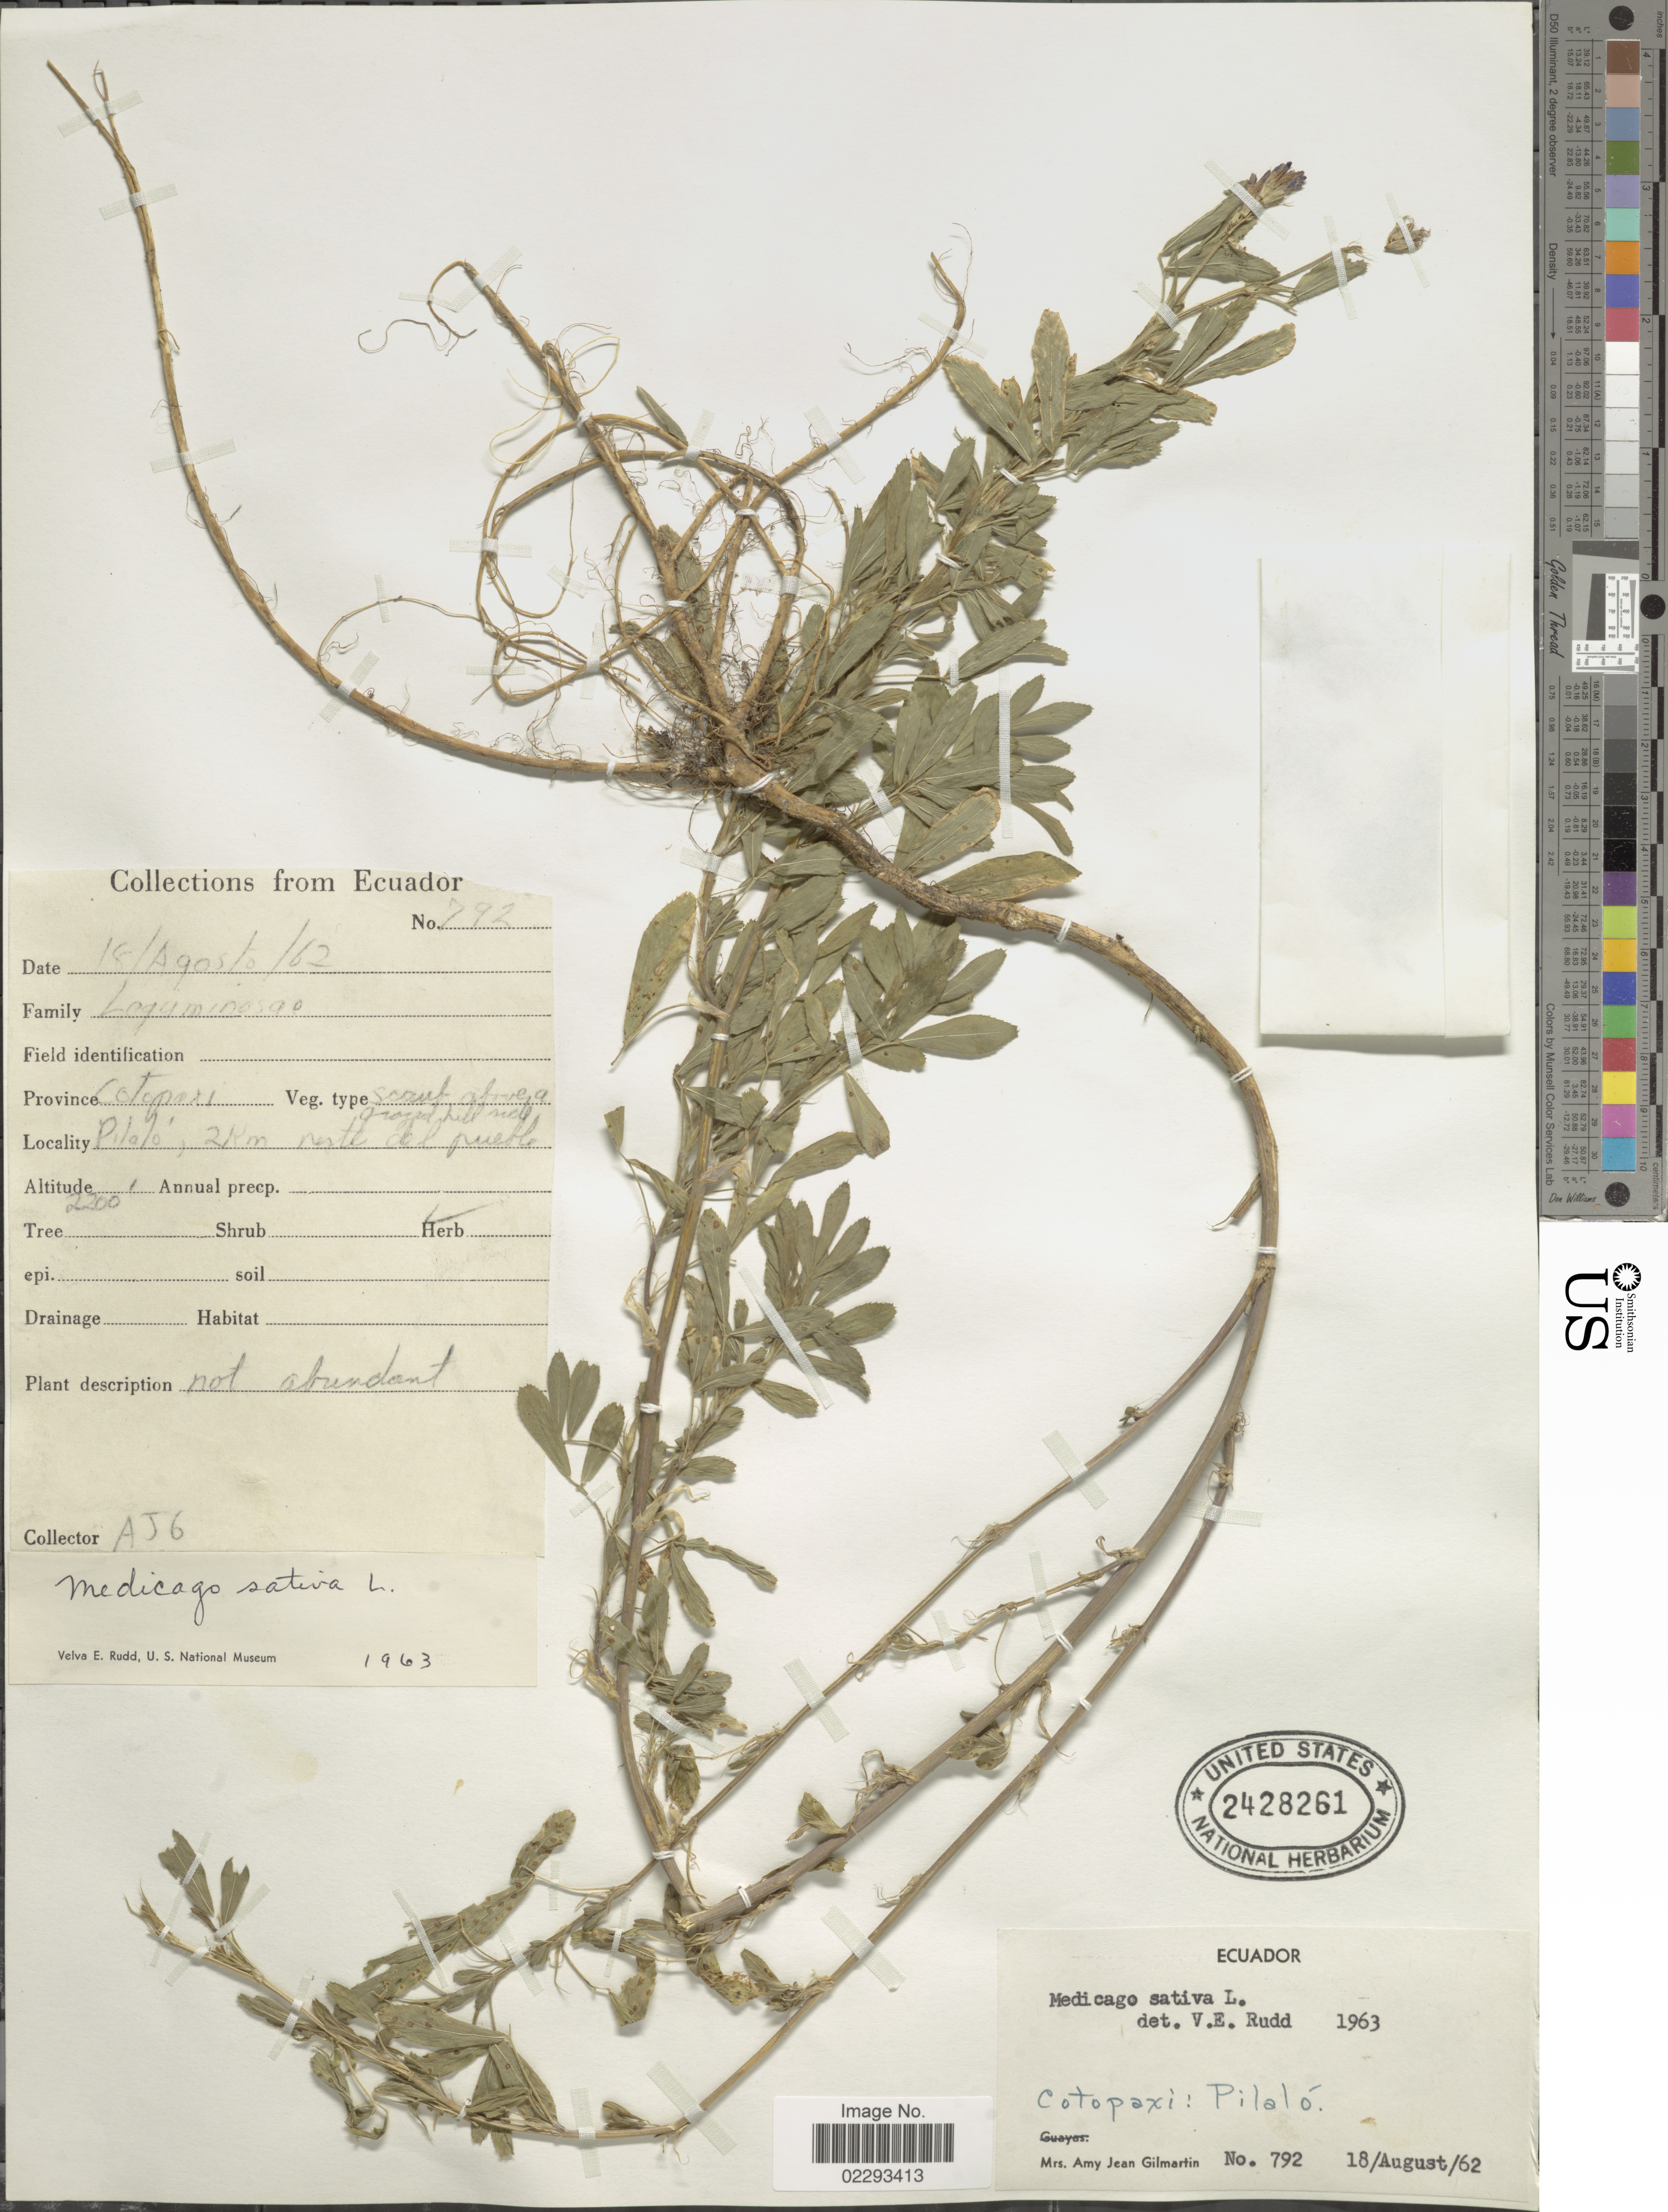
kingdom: Plantae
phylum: Tracheophyta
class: Magnoliopsida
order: Fabales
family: Fabaceae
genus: Medicago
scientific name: Medicago sativa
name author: L.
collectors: A. J. Gilmartin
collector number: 792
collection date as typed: Transcribed d/m/y: 18/8/62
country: Ecuador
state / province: Cotopaxi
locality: Pilaló, 2 km north de l pueblo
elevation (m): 671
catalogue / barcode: US 2428261